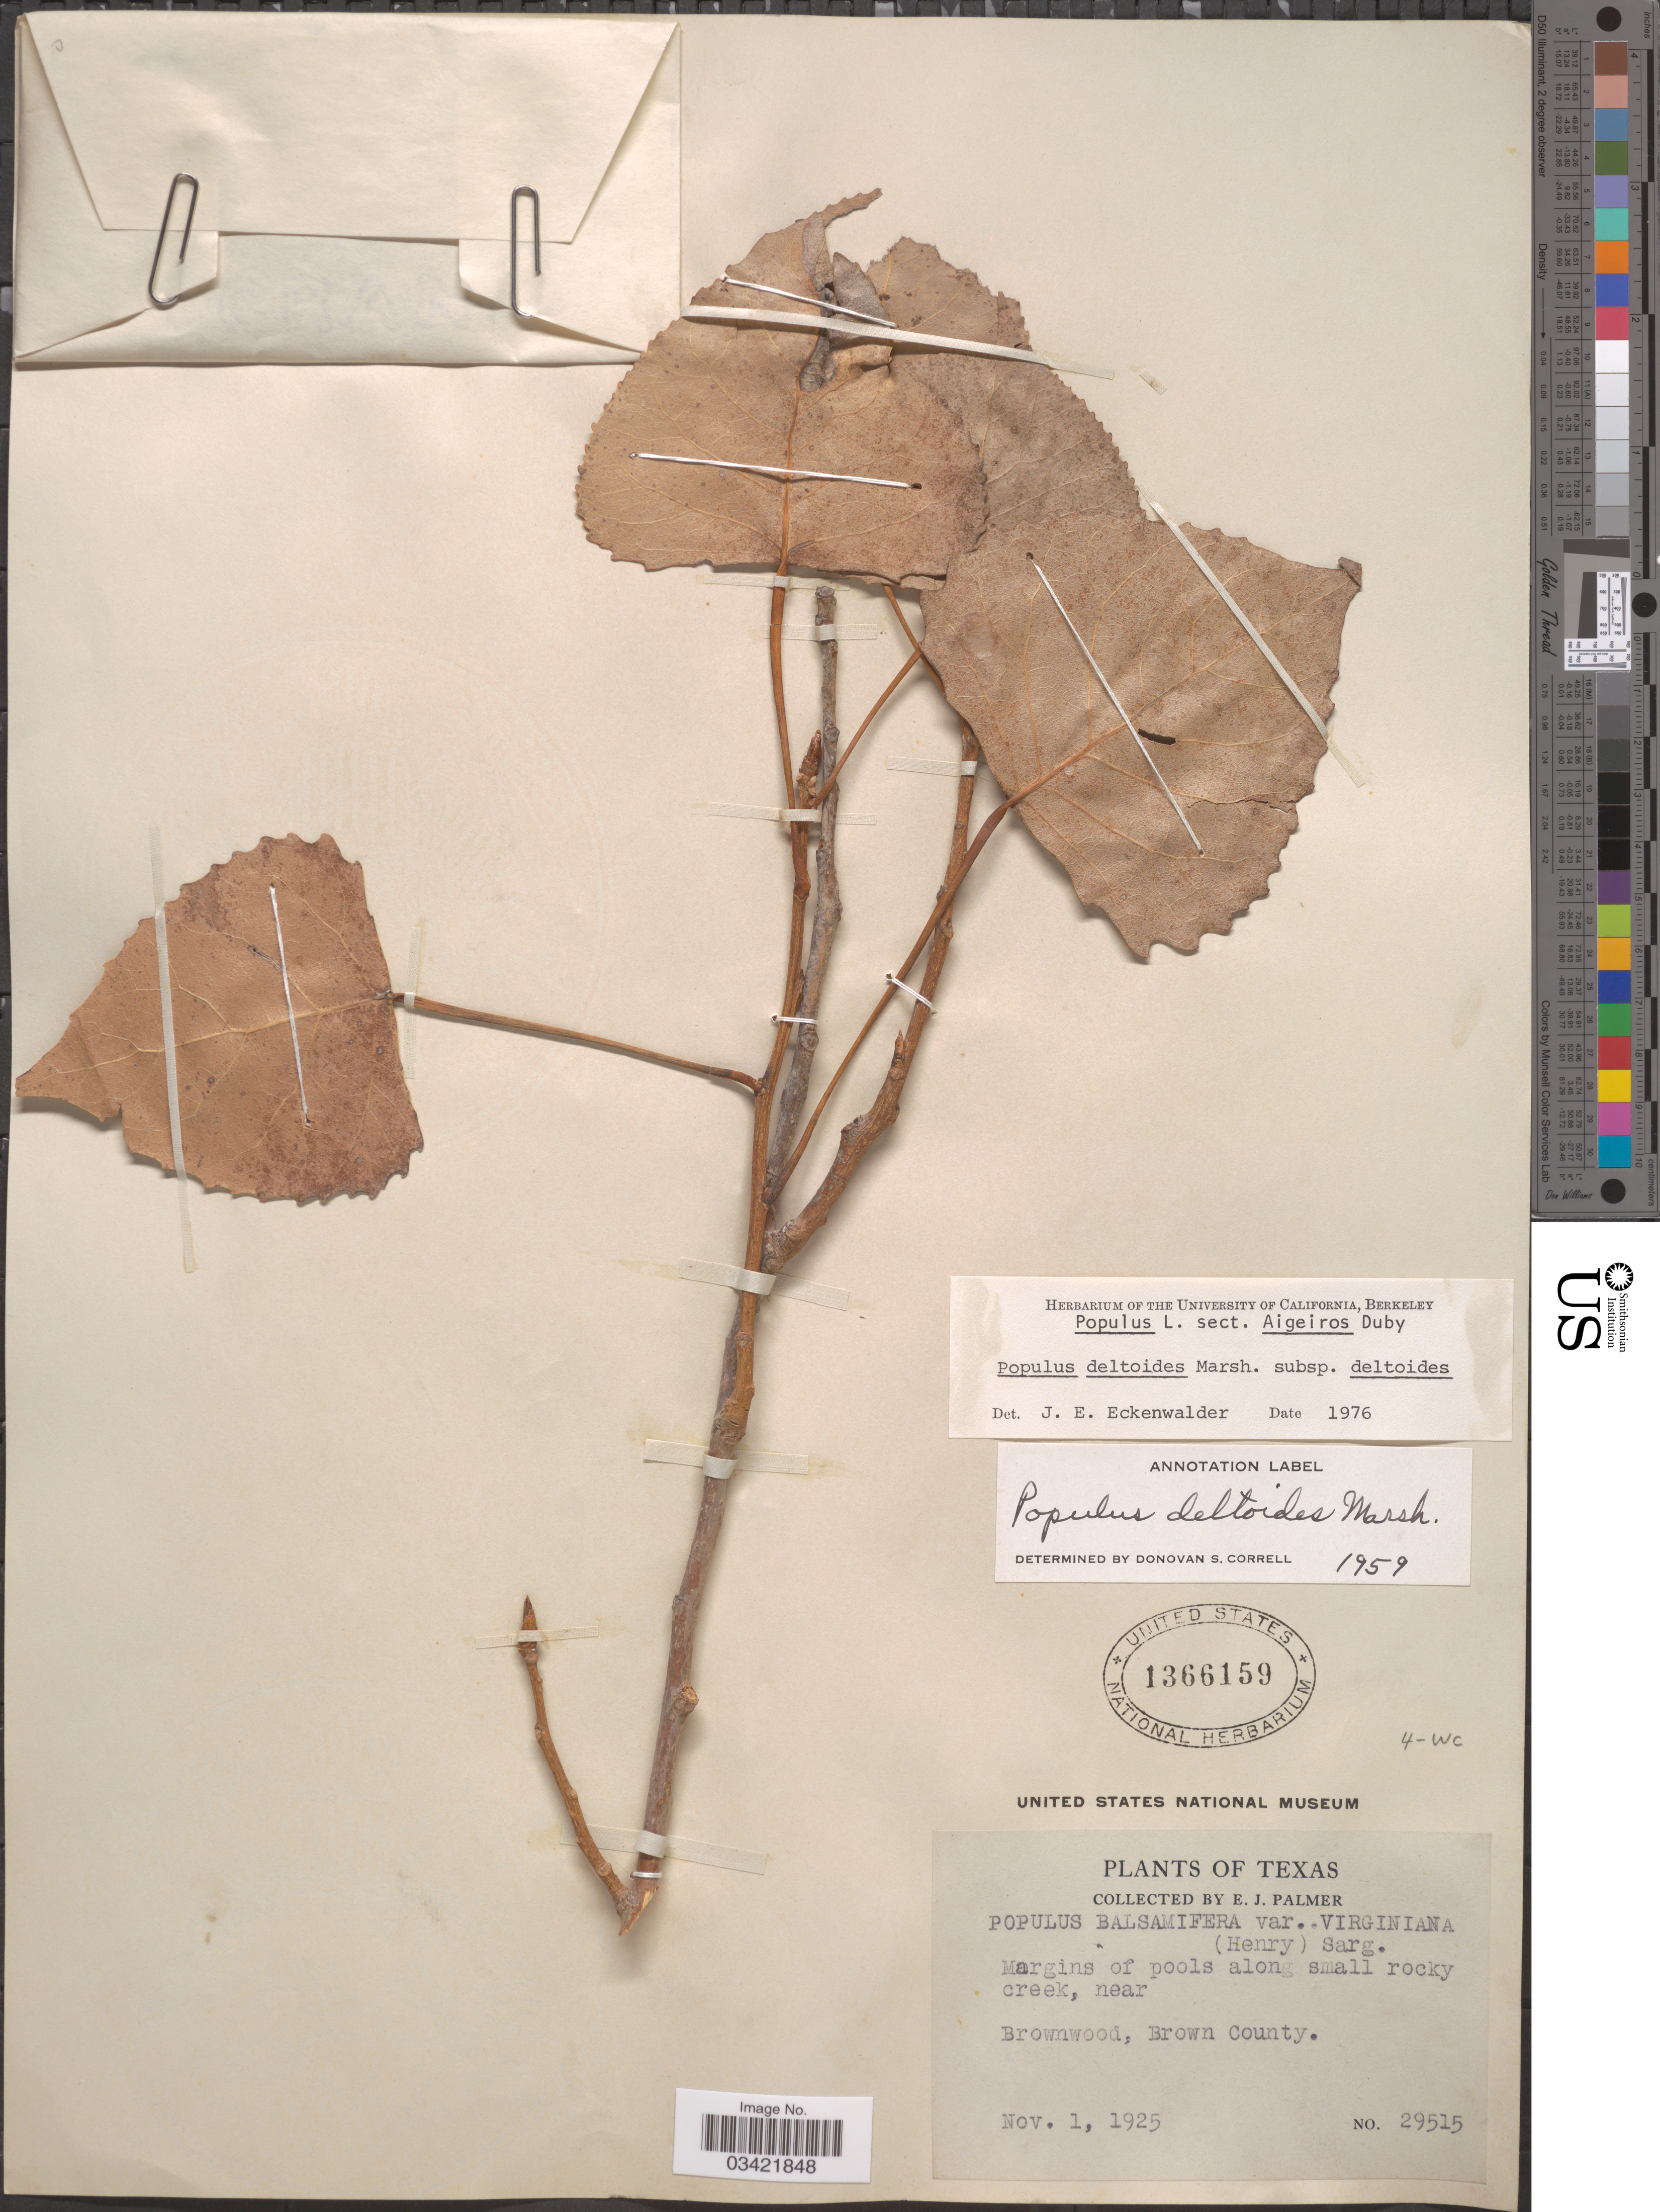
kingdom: Plantae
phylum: Tracheophyta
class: Magnoliopsida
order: Malpighiales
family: Salicaceae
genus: Populus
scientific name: Populus deltoides subsp. deltoides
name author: W. Bartram ex Marshall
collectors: E. J. Palmer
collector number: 29515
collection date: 1925-11-01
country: United States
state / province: Texas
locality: Margins of pools along small rocky creek, near Brownwood, Brown County.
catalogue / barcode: US 1366159